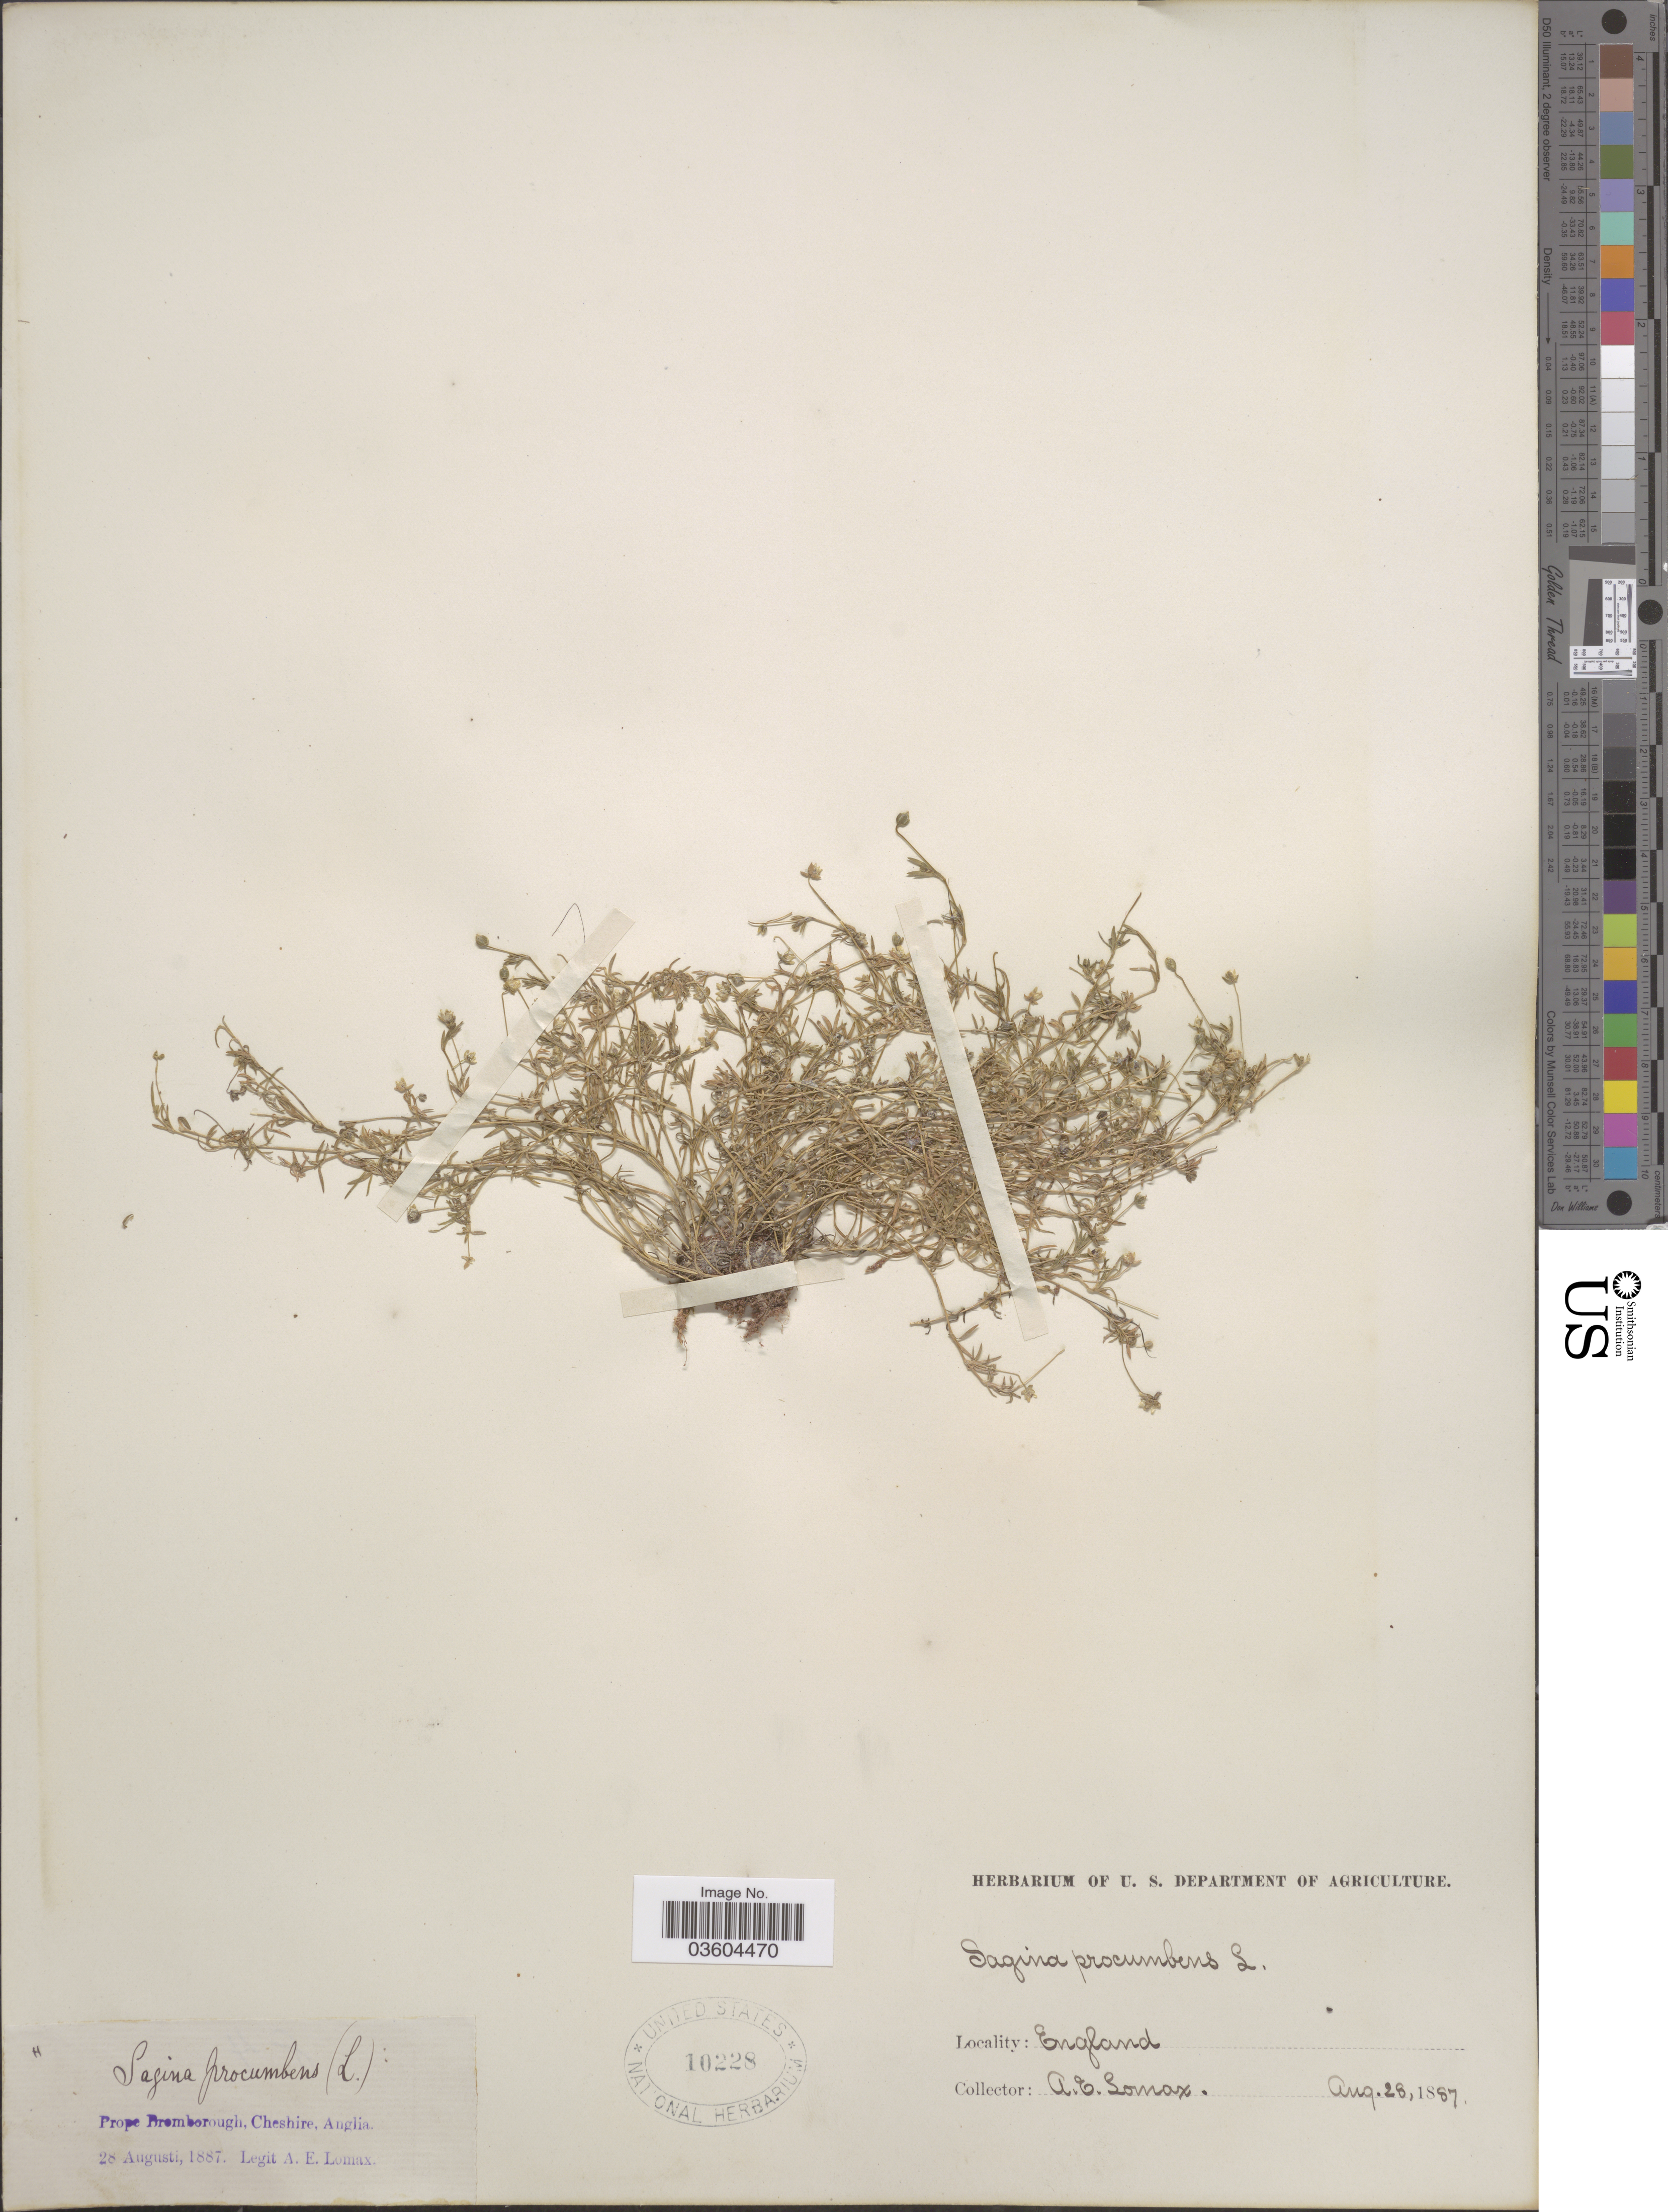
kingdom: Plantae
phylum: Tracheophyta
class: Magnoliopsida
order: Caryophyllales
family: Caryophyllaceae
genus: Sagina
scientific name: Sagina procumbens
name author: L.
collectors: A. Lomax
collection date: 1887-08-28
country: United Kingdom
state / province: England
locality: Prope Bromborough, Cheshire, Anglia.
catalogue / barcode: US 10228